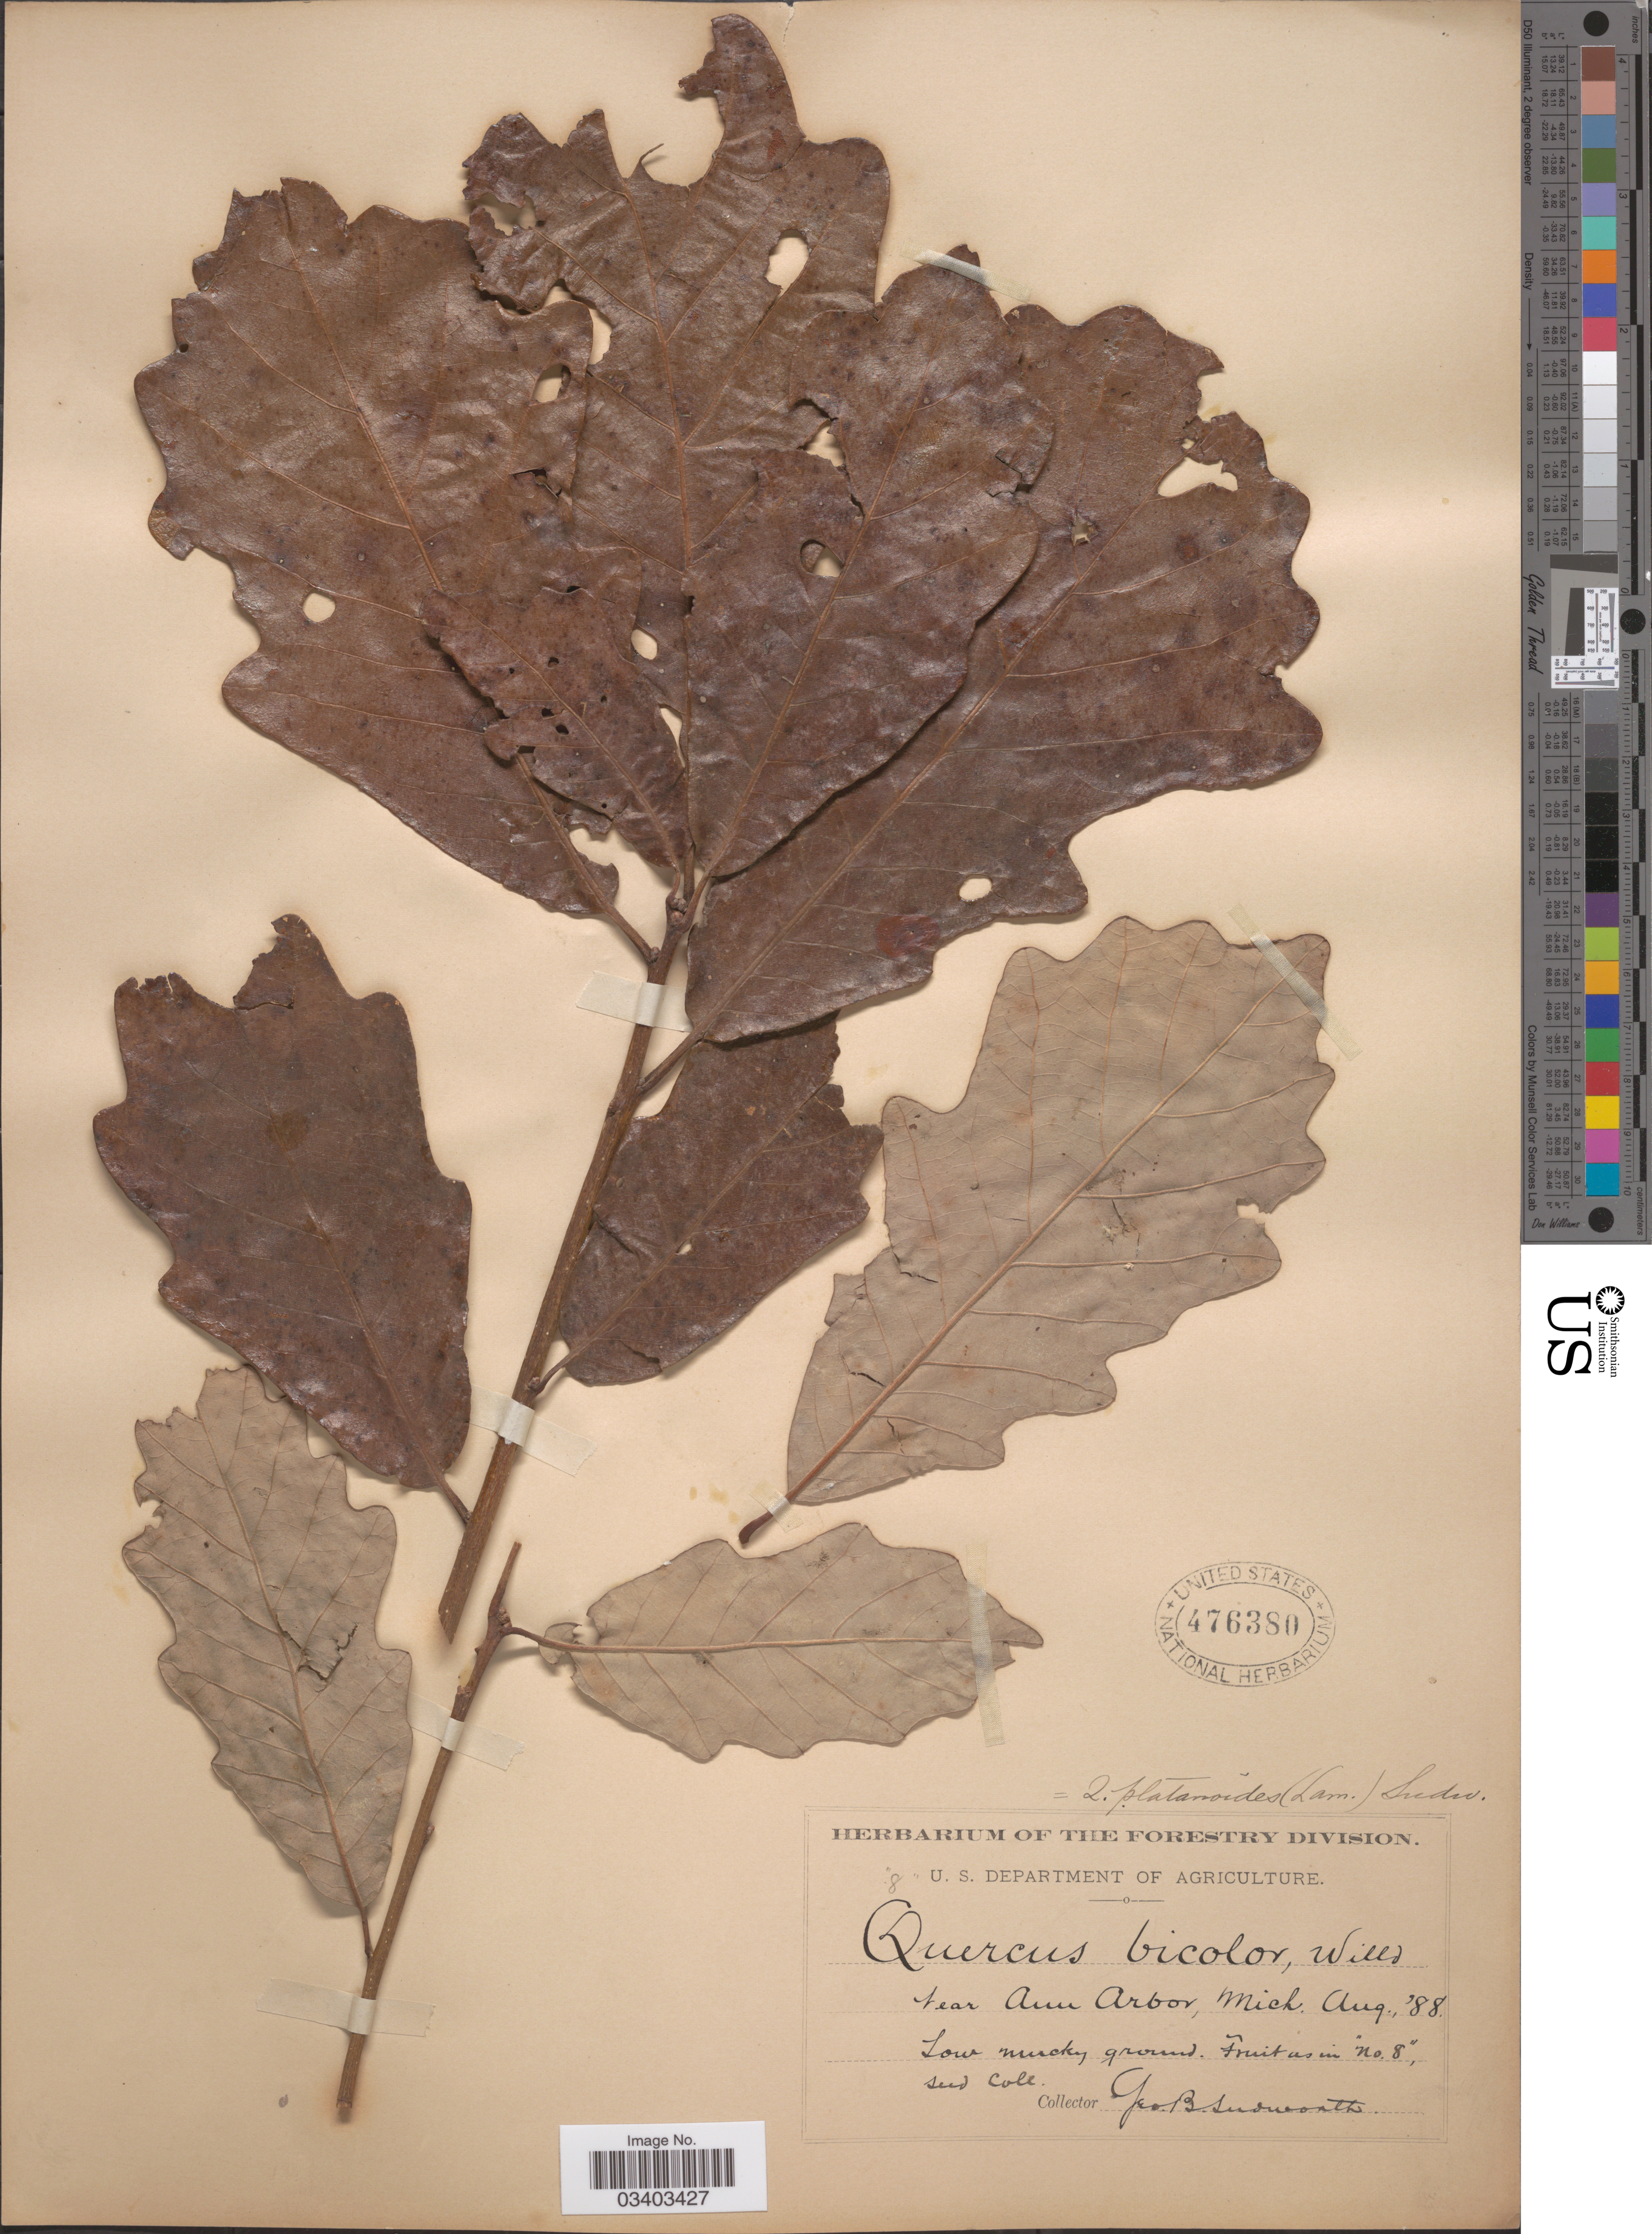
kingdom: Plantae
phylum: Tracheophyta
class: Magnoliopsida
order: Fagales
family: Fagaceae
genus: Quercus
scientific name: Quercus bicolor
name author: Willd.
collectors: G. B. Sudworth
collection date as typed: Transcribed d/m/y: /8/88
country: United States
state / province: Michigan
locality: Near Ann Arbor.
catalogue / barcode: US 476380